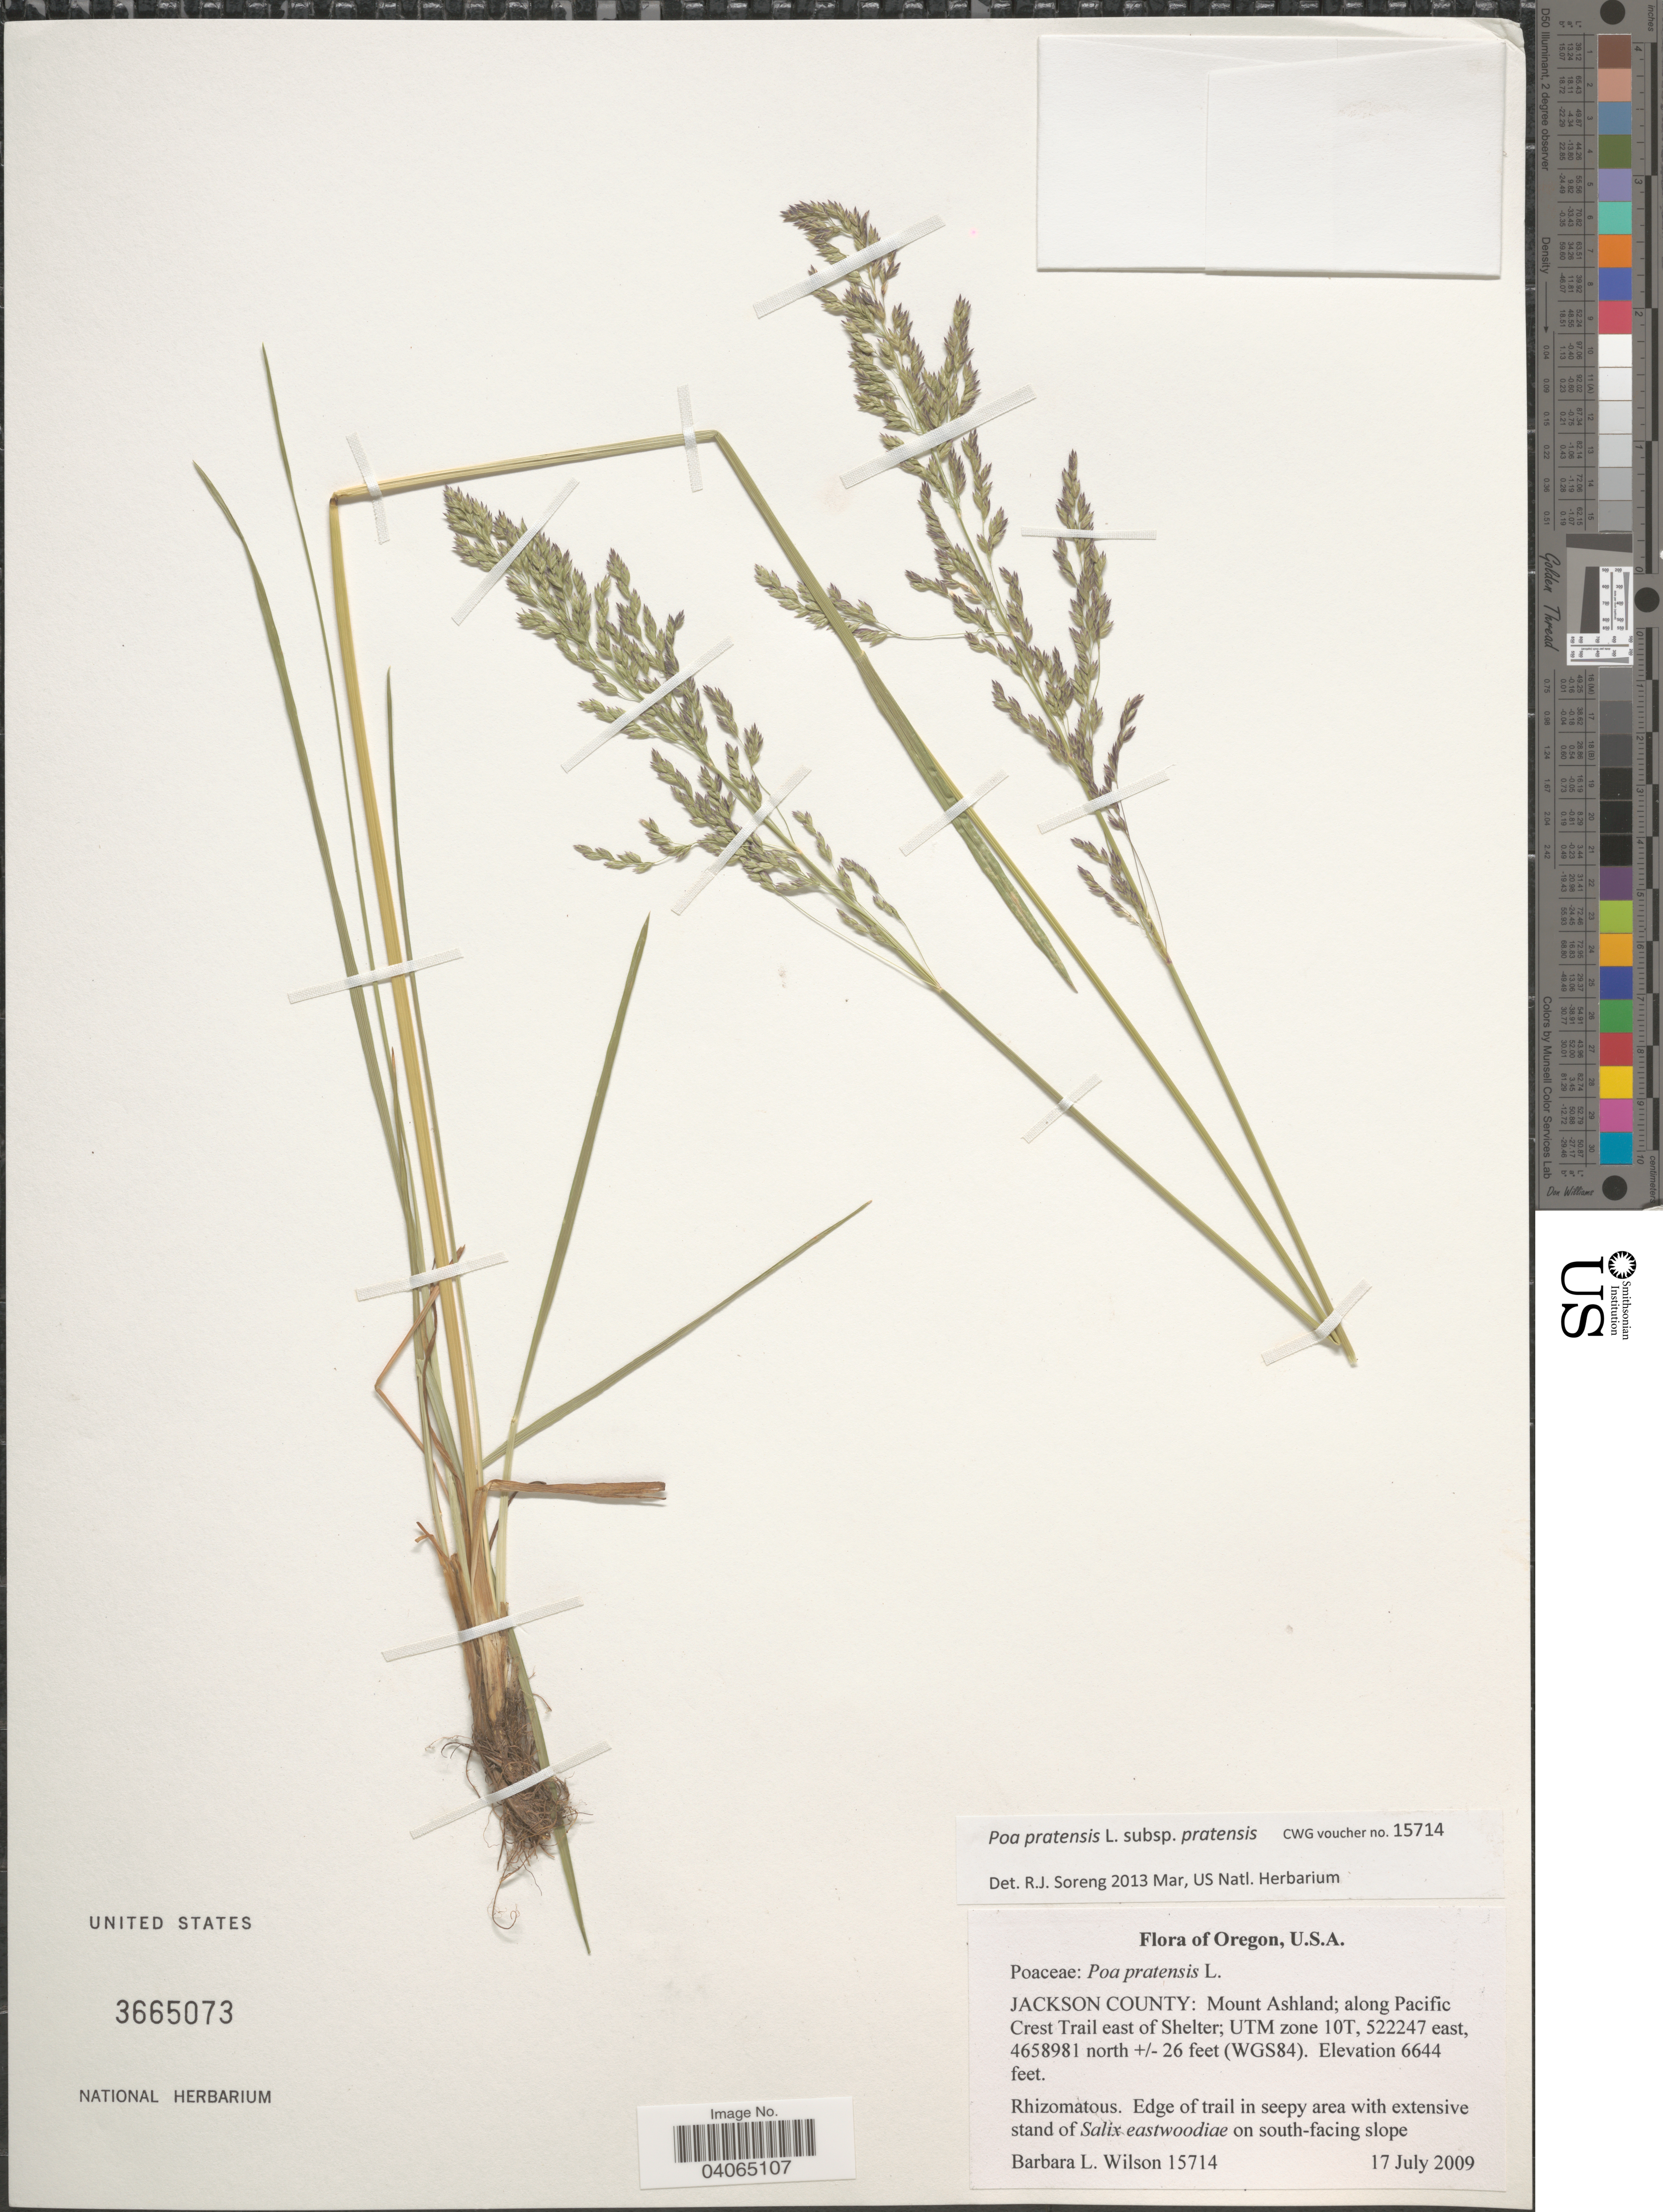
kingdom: Plantae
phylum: Tracheophyta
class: Liliopsida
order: Poales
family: Poaceae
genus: Poa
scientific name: Poa pratensis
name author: L.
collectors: B. L. Wilson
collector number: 15714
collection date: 2009-07-17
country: United States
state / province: Oregon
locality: Jackson County: Mount Ashland; along Pacific Crest Trail east of Shelter; UTM zone 10T, (WGS84).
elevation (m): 2025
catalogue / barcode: US 3665073